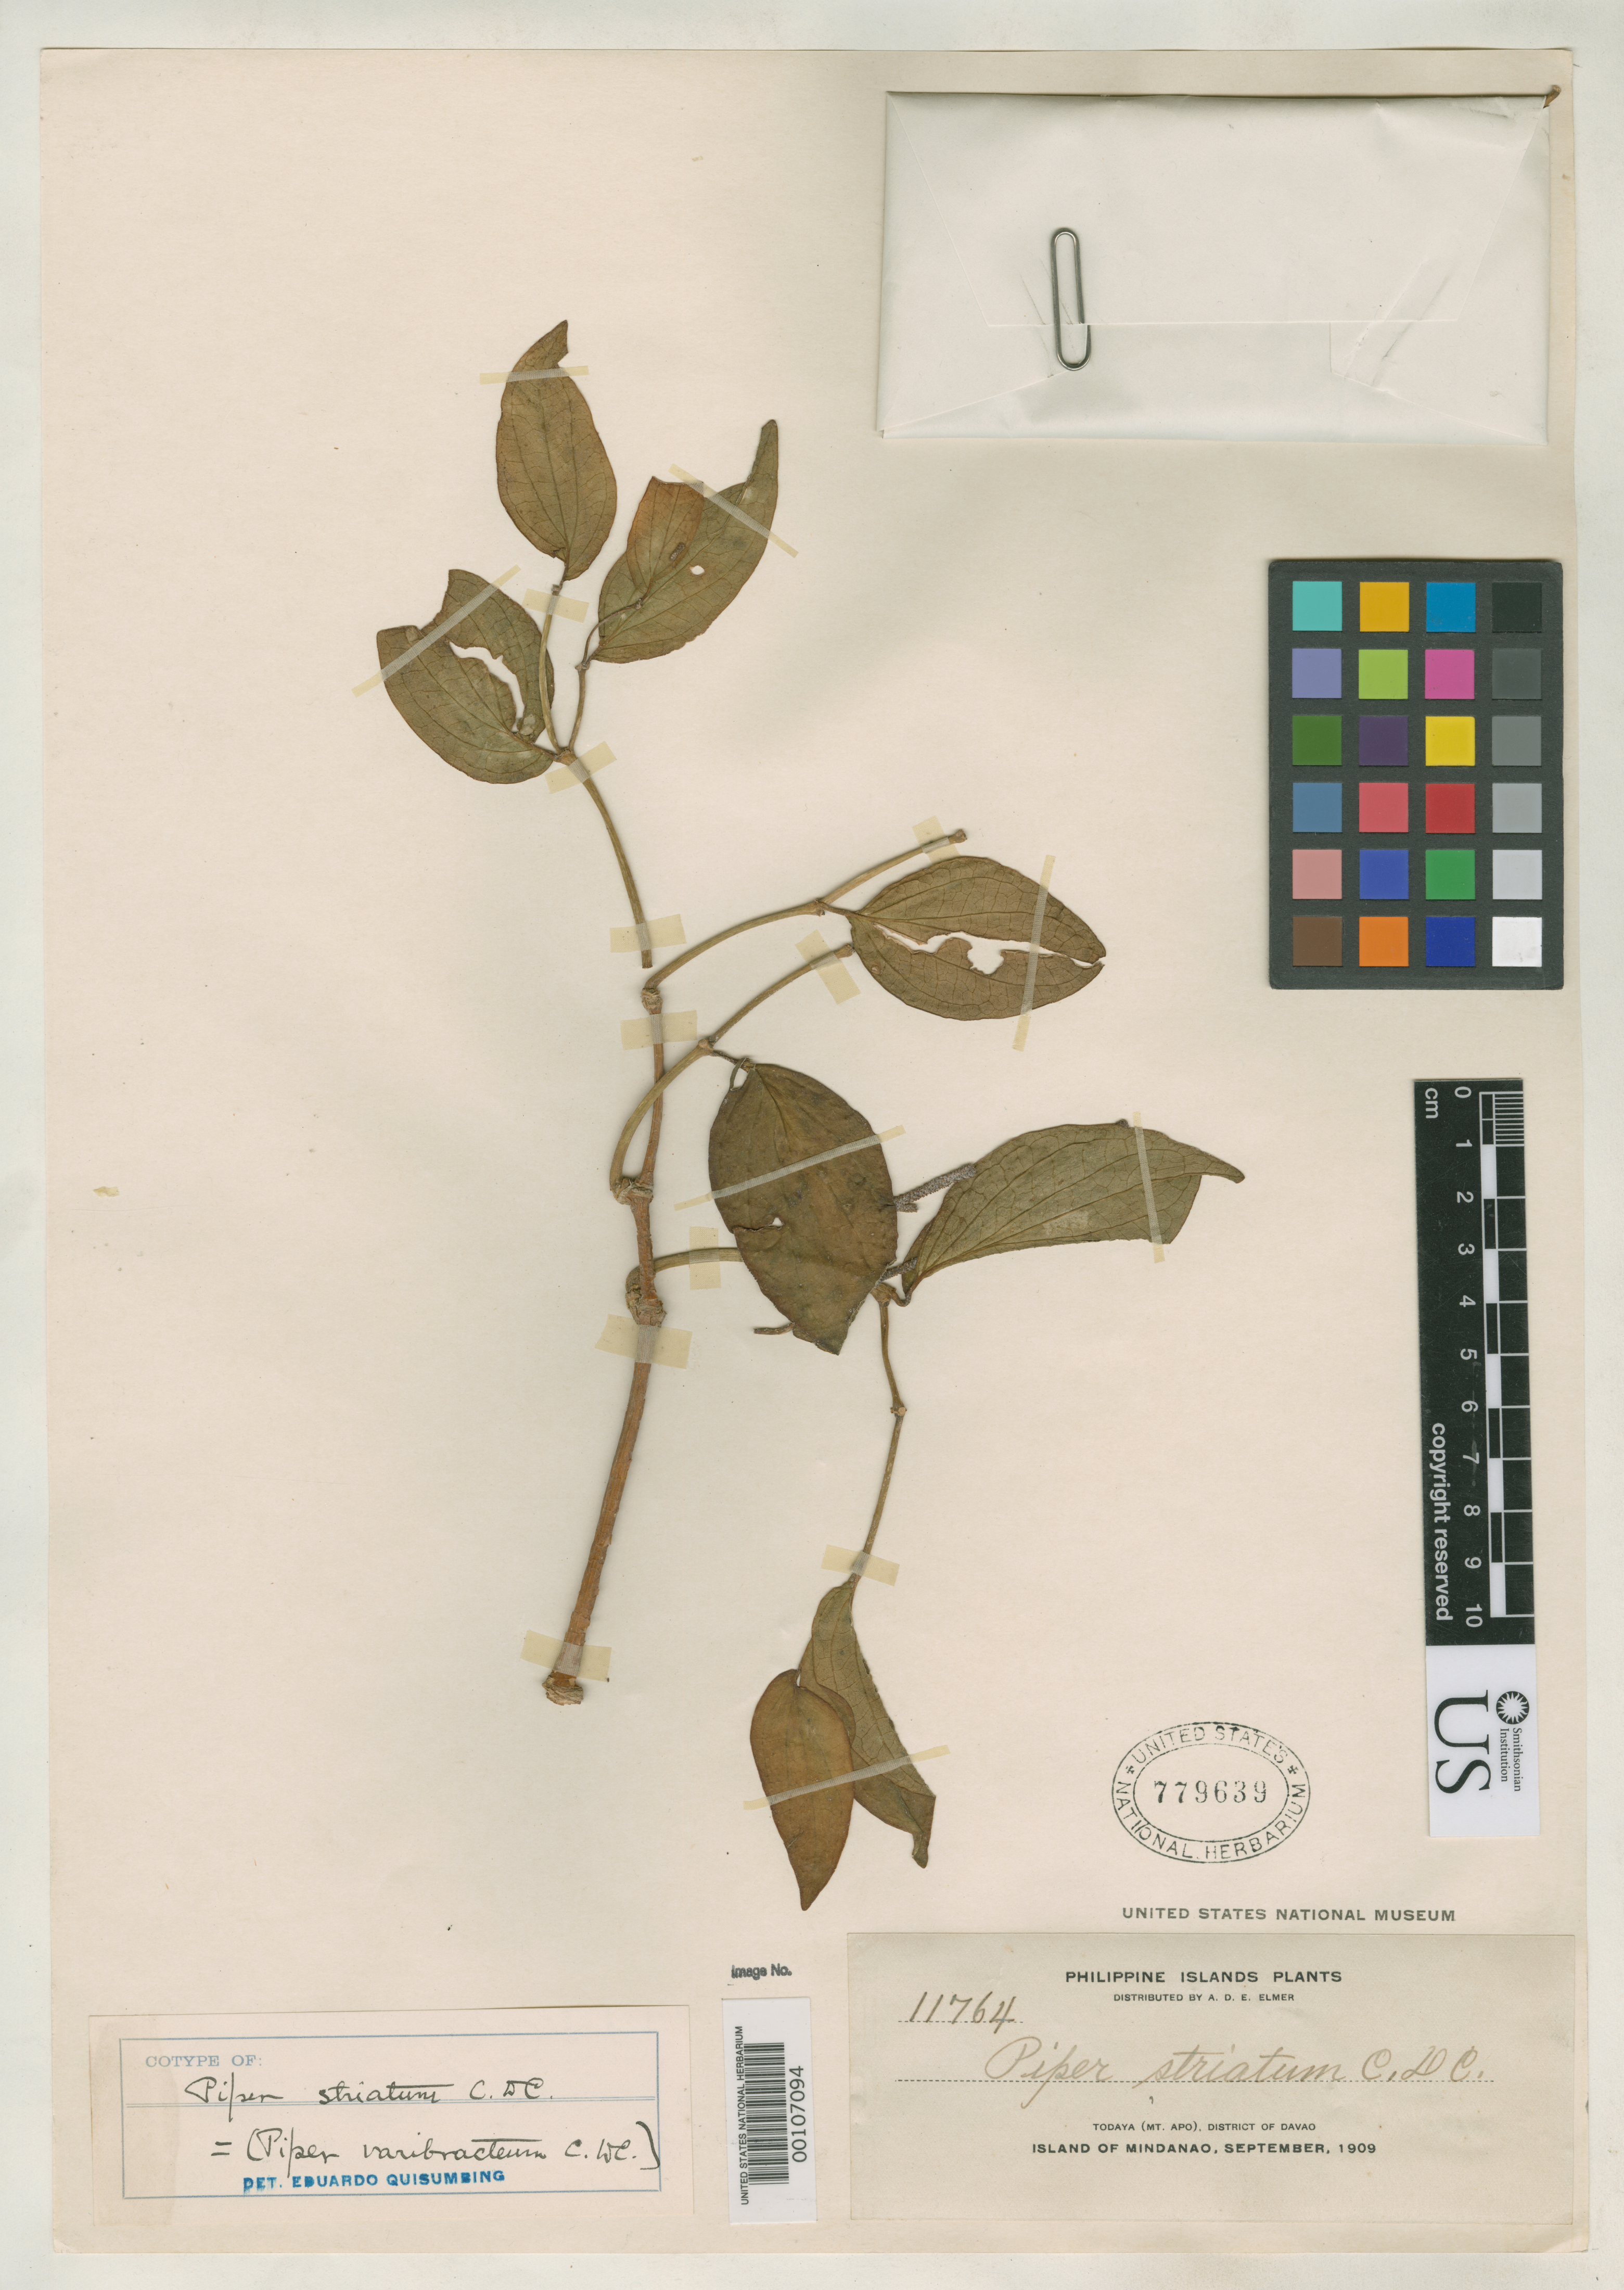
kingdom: Plantae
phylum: Tracheophyta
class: Magnoliopsida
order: Piperales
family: Piperaceae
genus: Piper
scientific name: Piper striatum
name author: C. DC. in Elmer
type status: Isotype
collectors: A. D. E. Elmer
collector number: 11764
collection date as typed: Sep 1909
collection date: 1909-09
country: Philippines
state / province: Davao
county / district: Davao del Sur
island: Mindanao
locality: Todaya, Mt. Apo.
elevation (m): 914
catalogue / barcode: US 779639